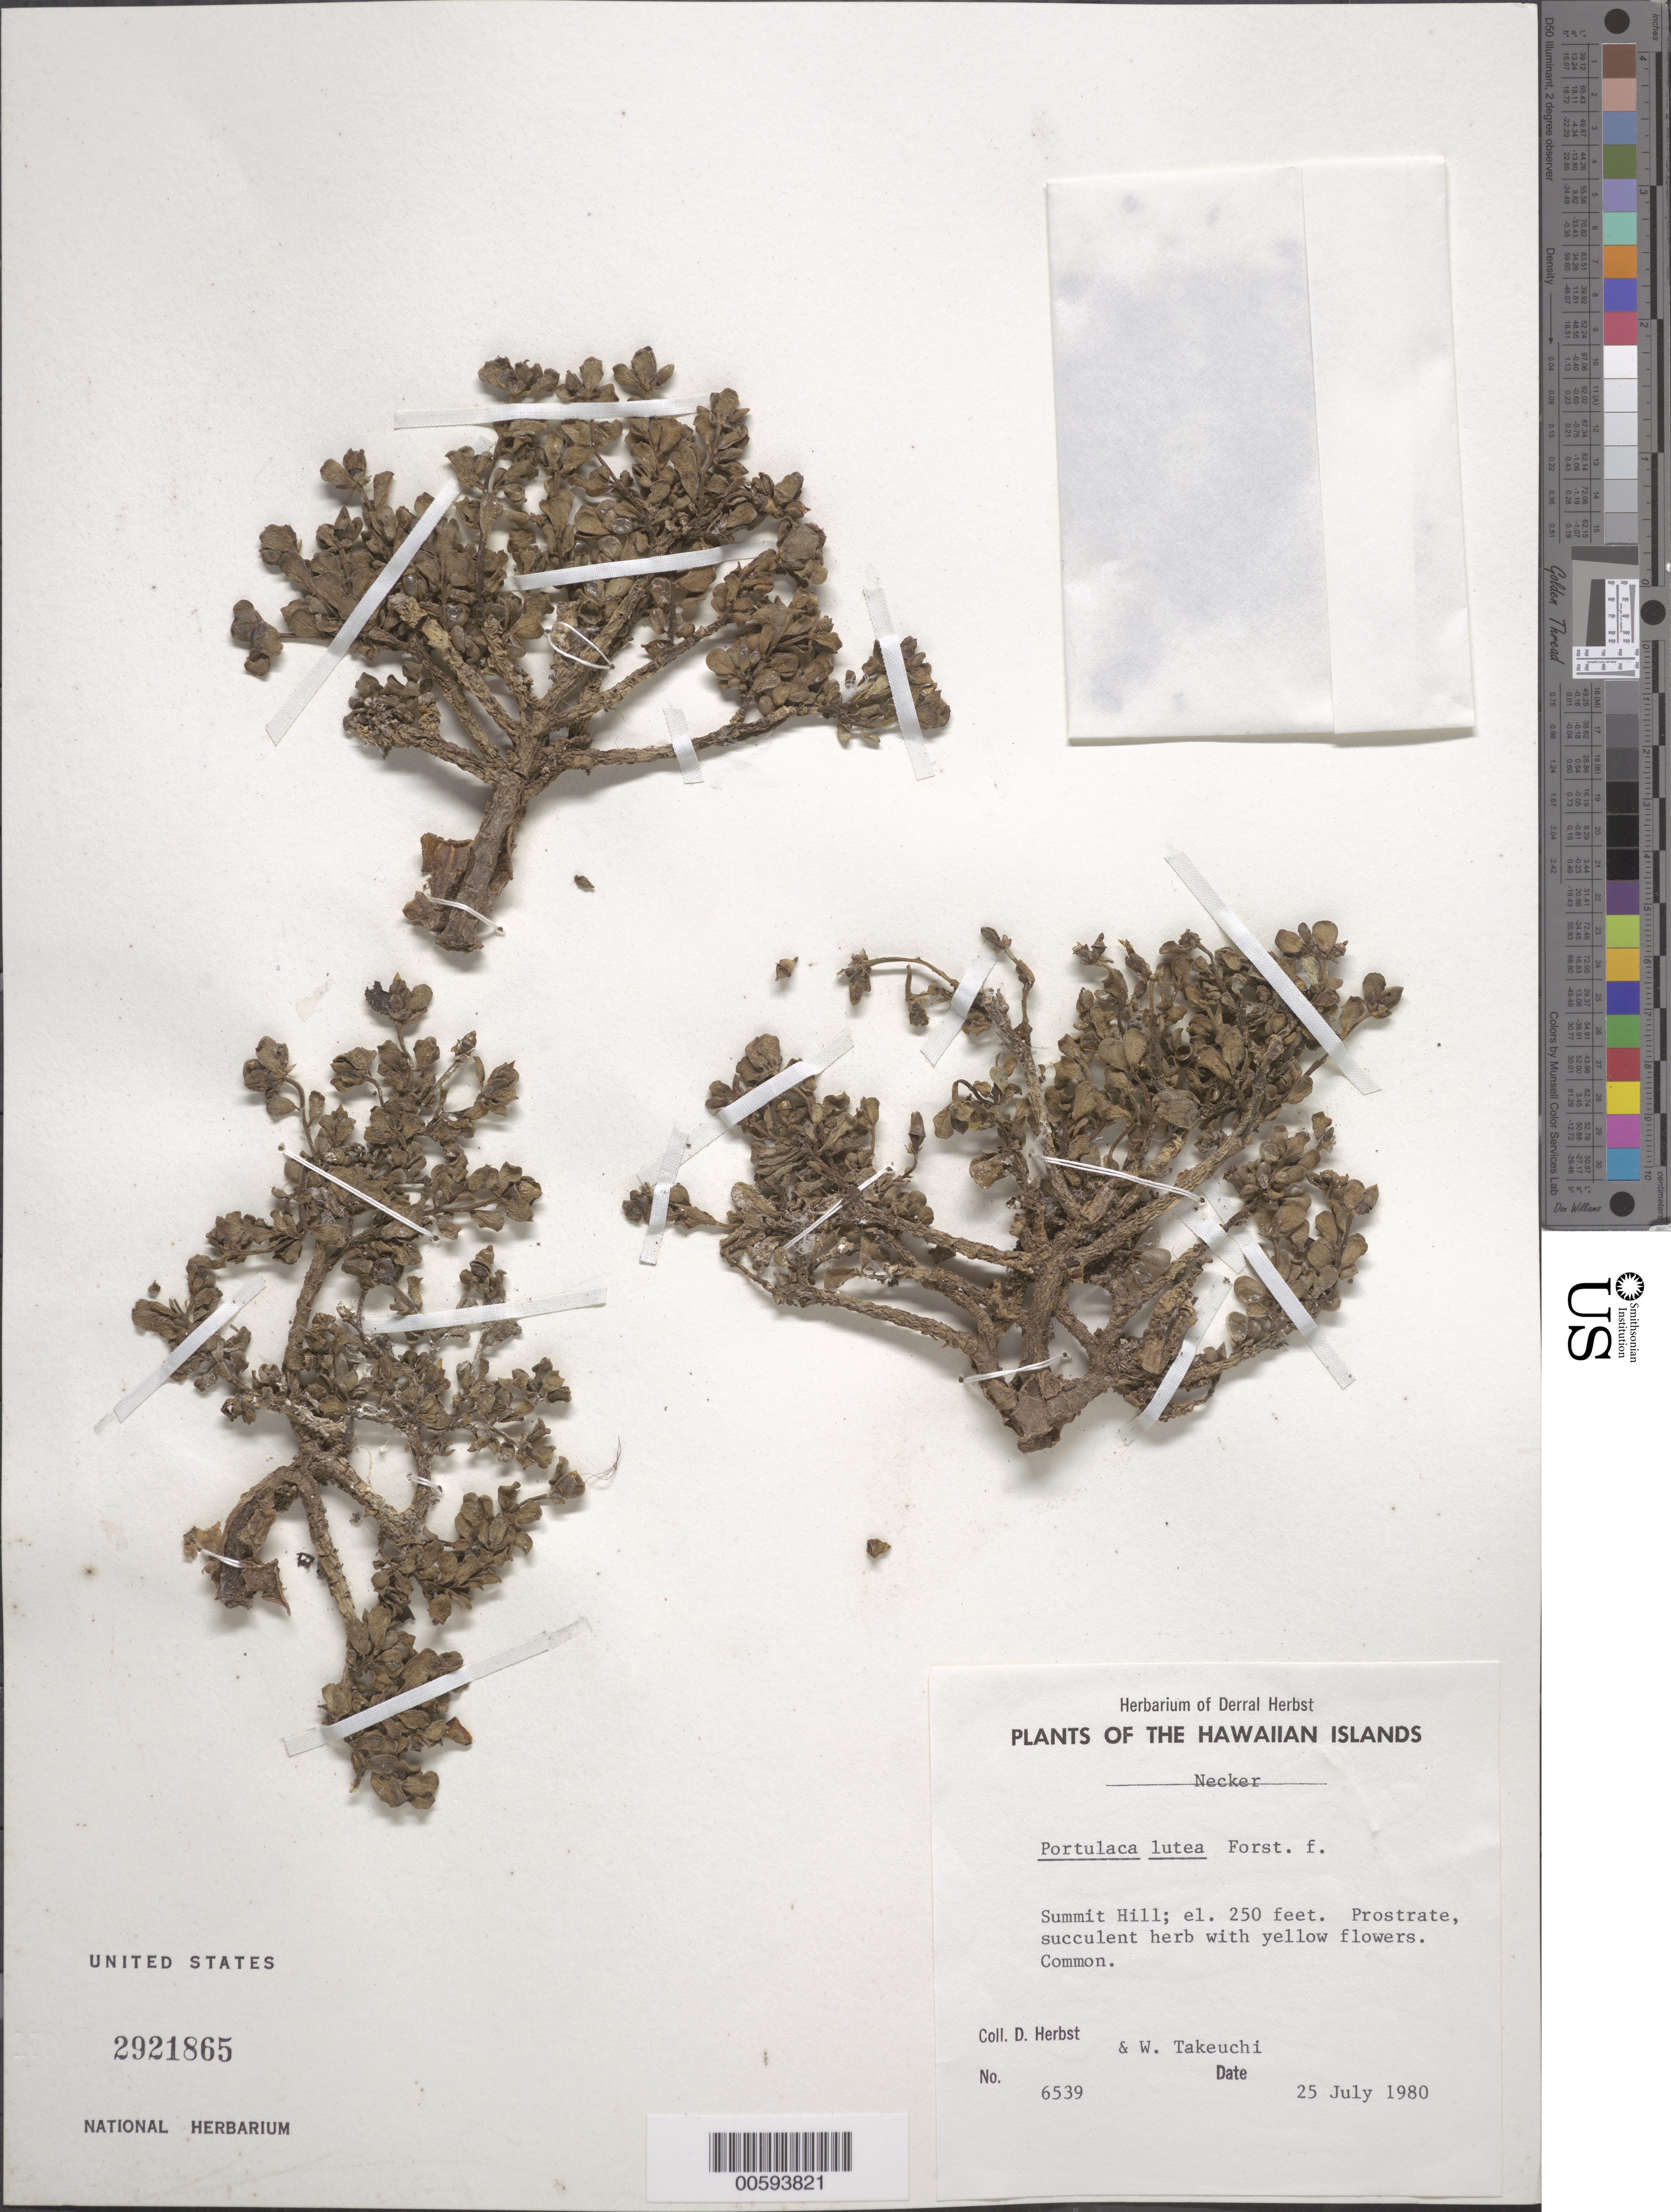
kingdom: Plantae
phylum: Tracheophyta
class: Magnoliopsida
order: Caryophyllales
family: Portulacaceae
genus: Portulaca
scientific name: Portulaca lutea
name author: Sol. ex G. Forst.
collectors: D. Herbst & W. Takeuchi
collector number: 6539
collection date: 1980-07-25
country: United States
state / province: Hawaii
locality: The Hawaiian Islands. Necker. Summit Hill.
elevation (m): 76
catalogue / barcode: US 2921865